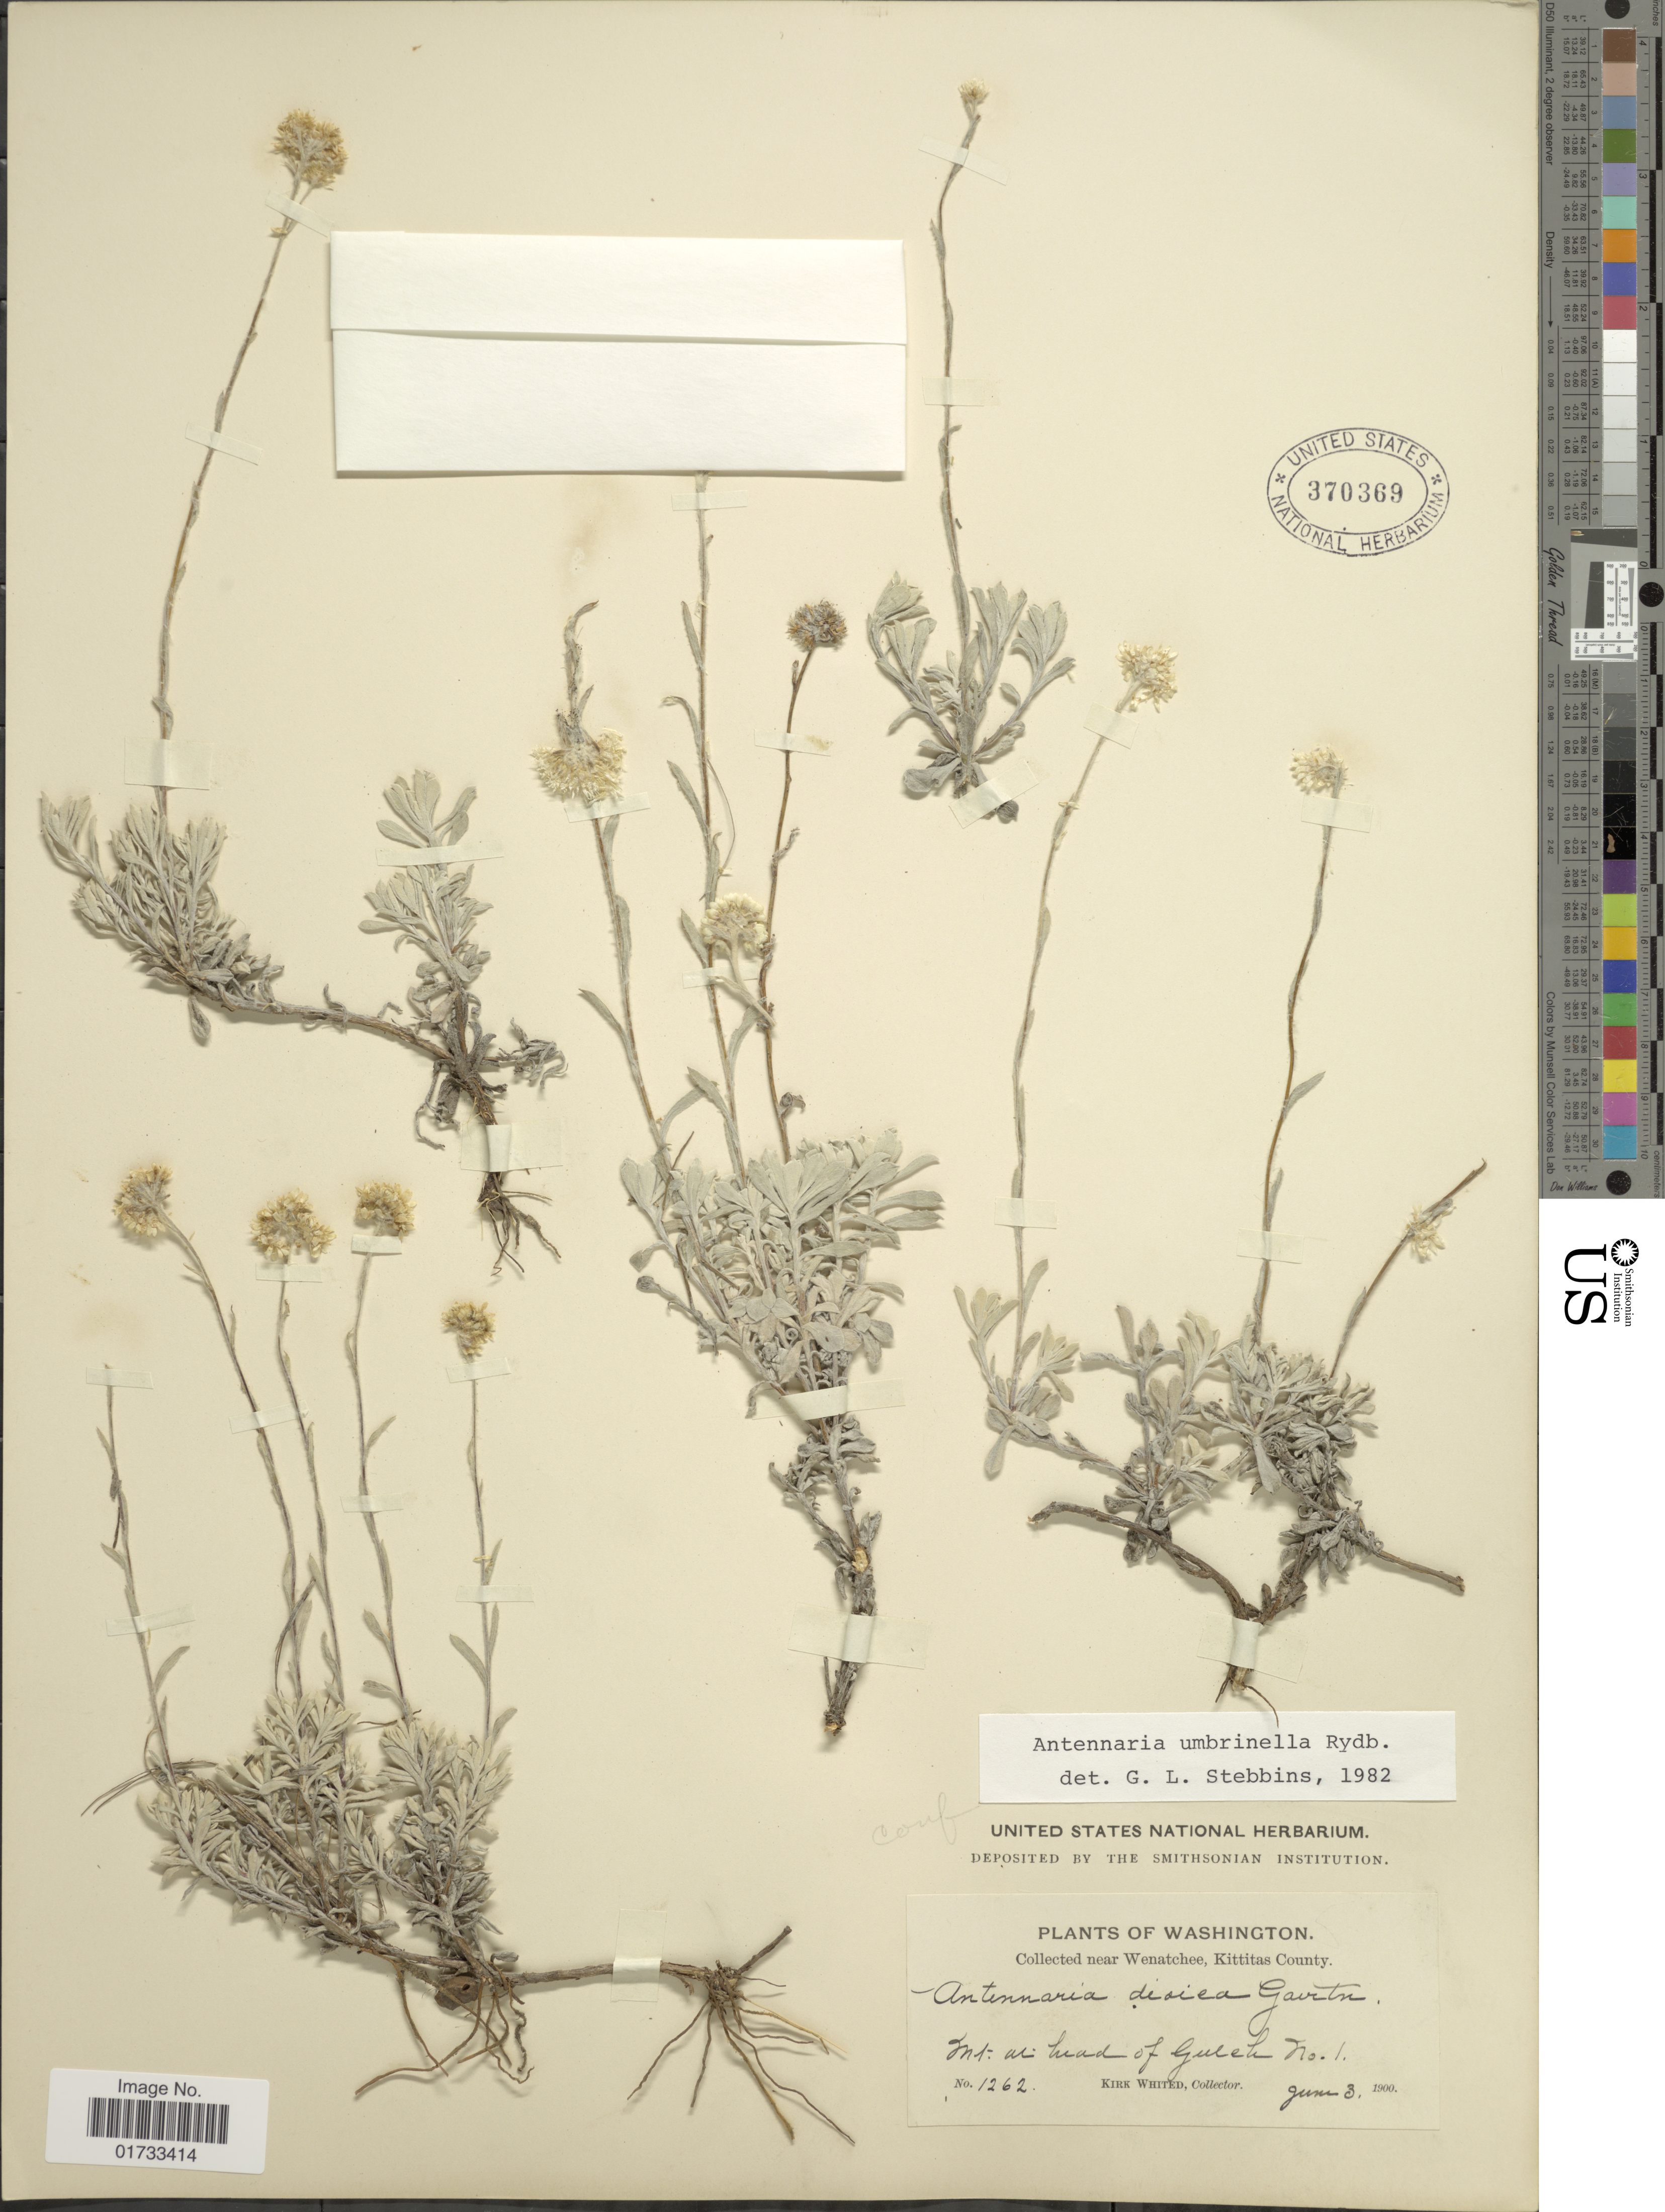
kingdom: Plantae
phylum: Tracheophyta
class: Magnoliopsida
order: Asterales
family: Asteraceae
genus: Antennaria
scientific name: Antennaria umbrinella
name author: Rydb.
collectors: K. Whited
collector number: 1262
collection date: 1900-06-03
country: United States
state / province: Washington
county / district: Kittitas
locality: Wenatchee, Kittitas County, Mt. at head of Gulek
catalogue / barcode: US 370369